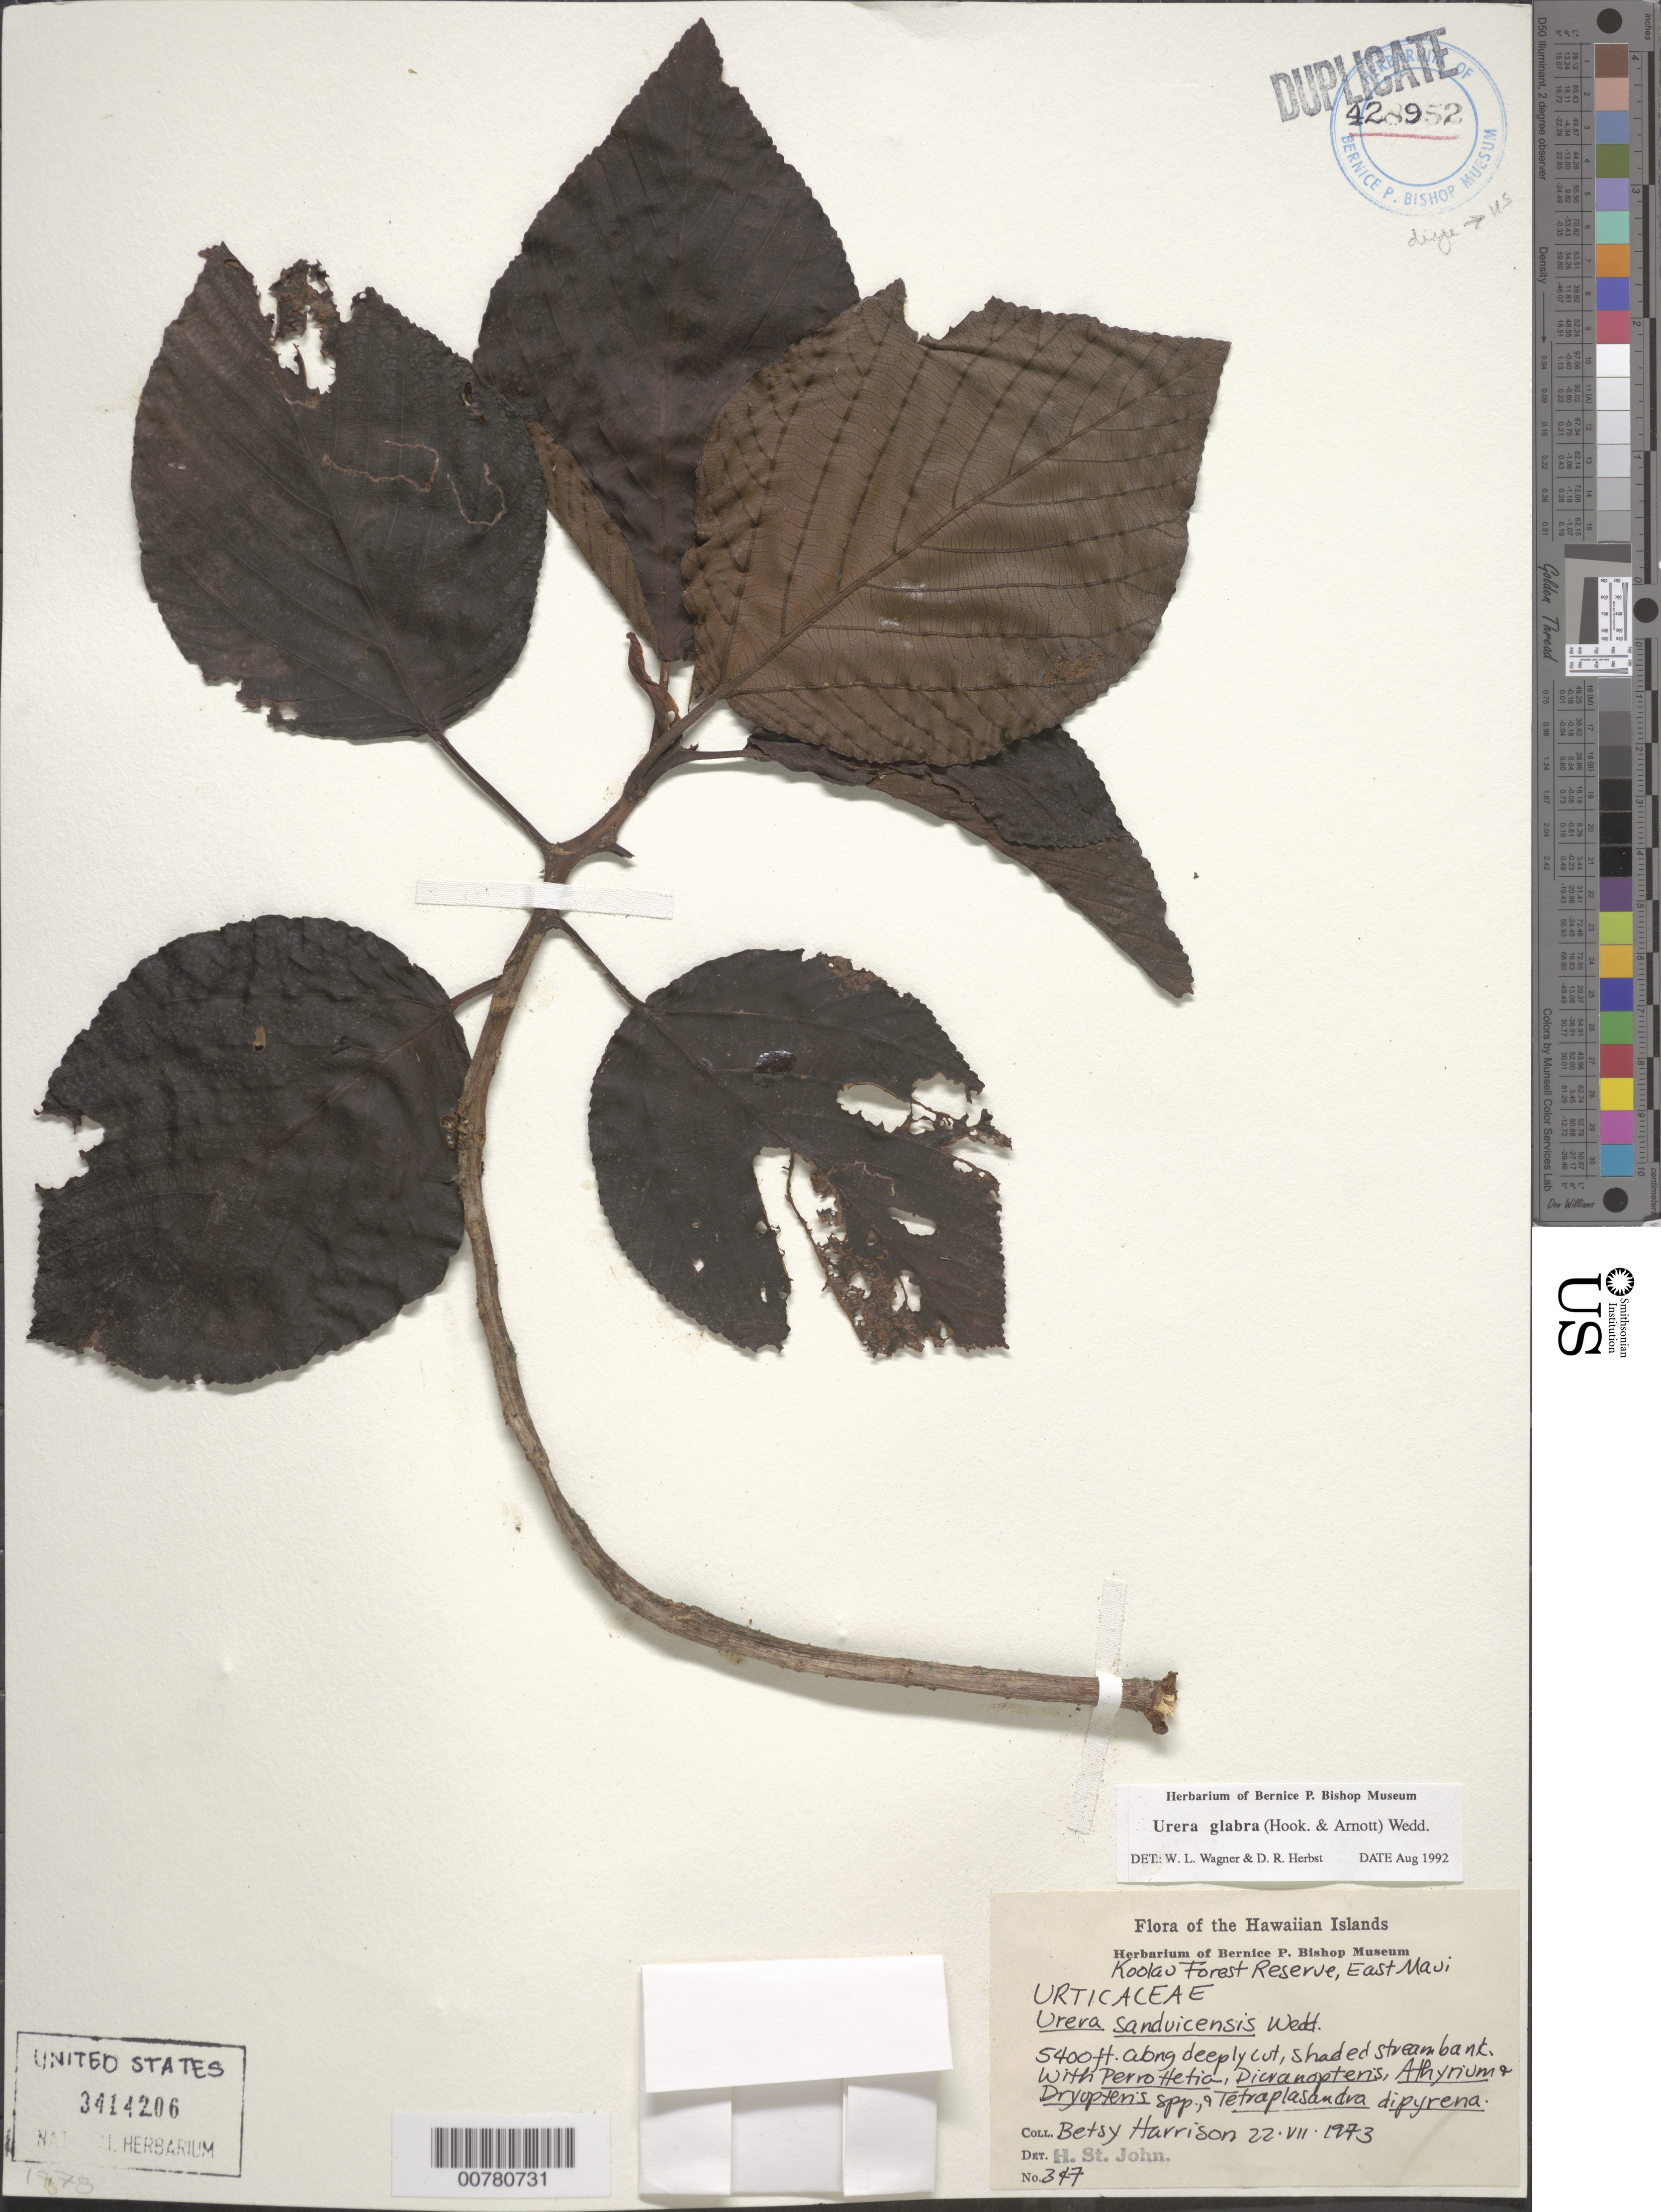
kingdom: Plantae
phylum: Tracheophyta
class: Magnoliopsida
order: Rosales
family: Urticaceae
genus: Touchardia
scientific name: Touchardia oahuensis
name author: T. Wells & A. K. Monro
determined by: Wagner, W. L., (BOT), Smithsonian Institution - National Museum of Natural History (UNITED STATES)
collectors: B. Harrison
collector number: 347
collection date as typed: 22 Jul 1973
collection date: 1973-07-22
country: United States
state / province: Hawaii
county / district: Maui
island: Maui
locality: Koolau Forest Reserve, E Maui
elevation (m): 1645.9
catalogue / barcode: US 3414206